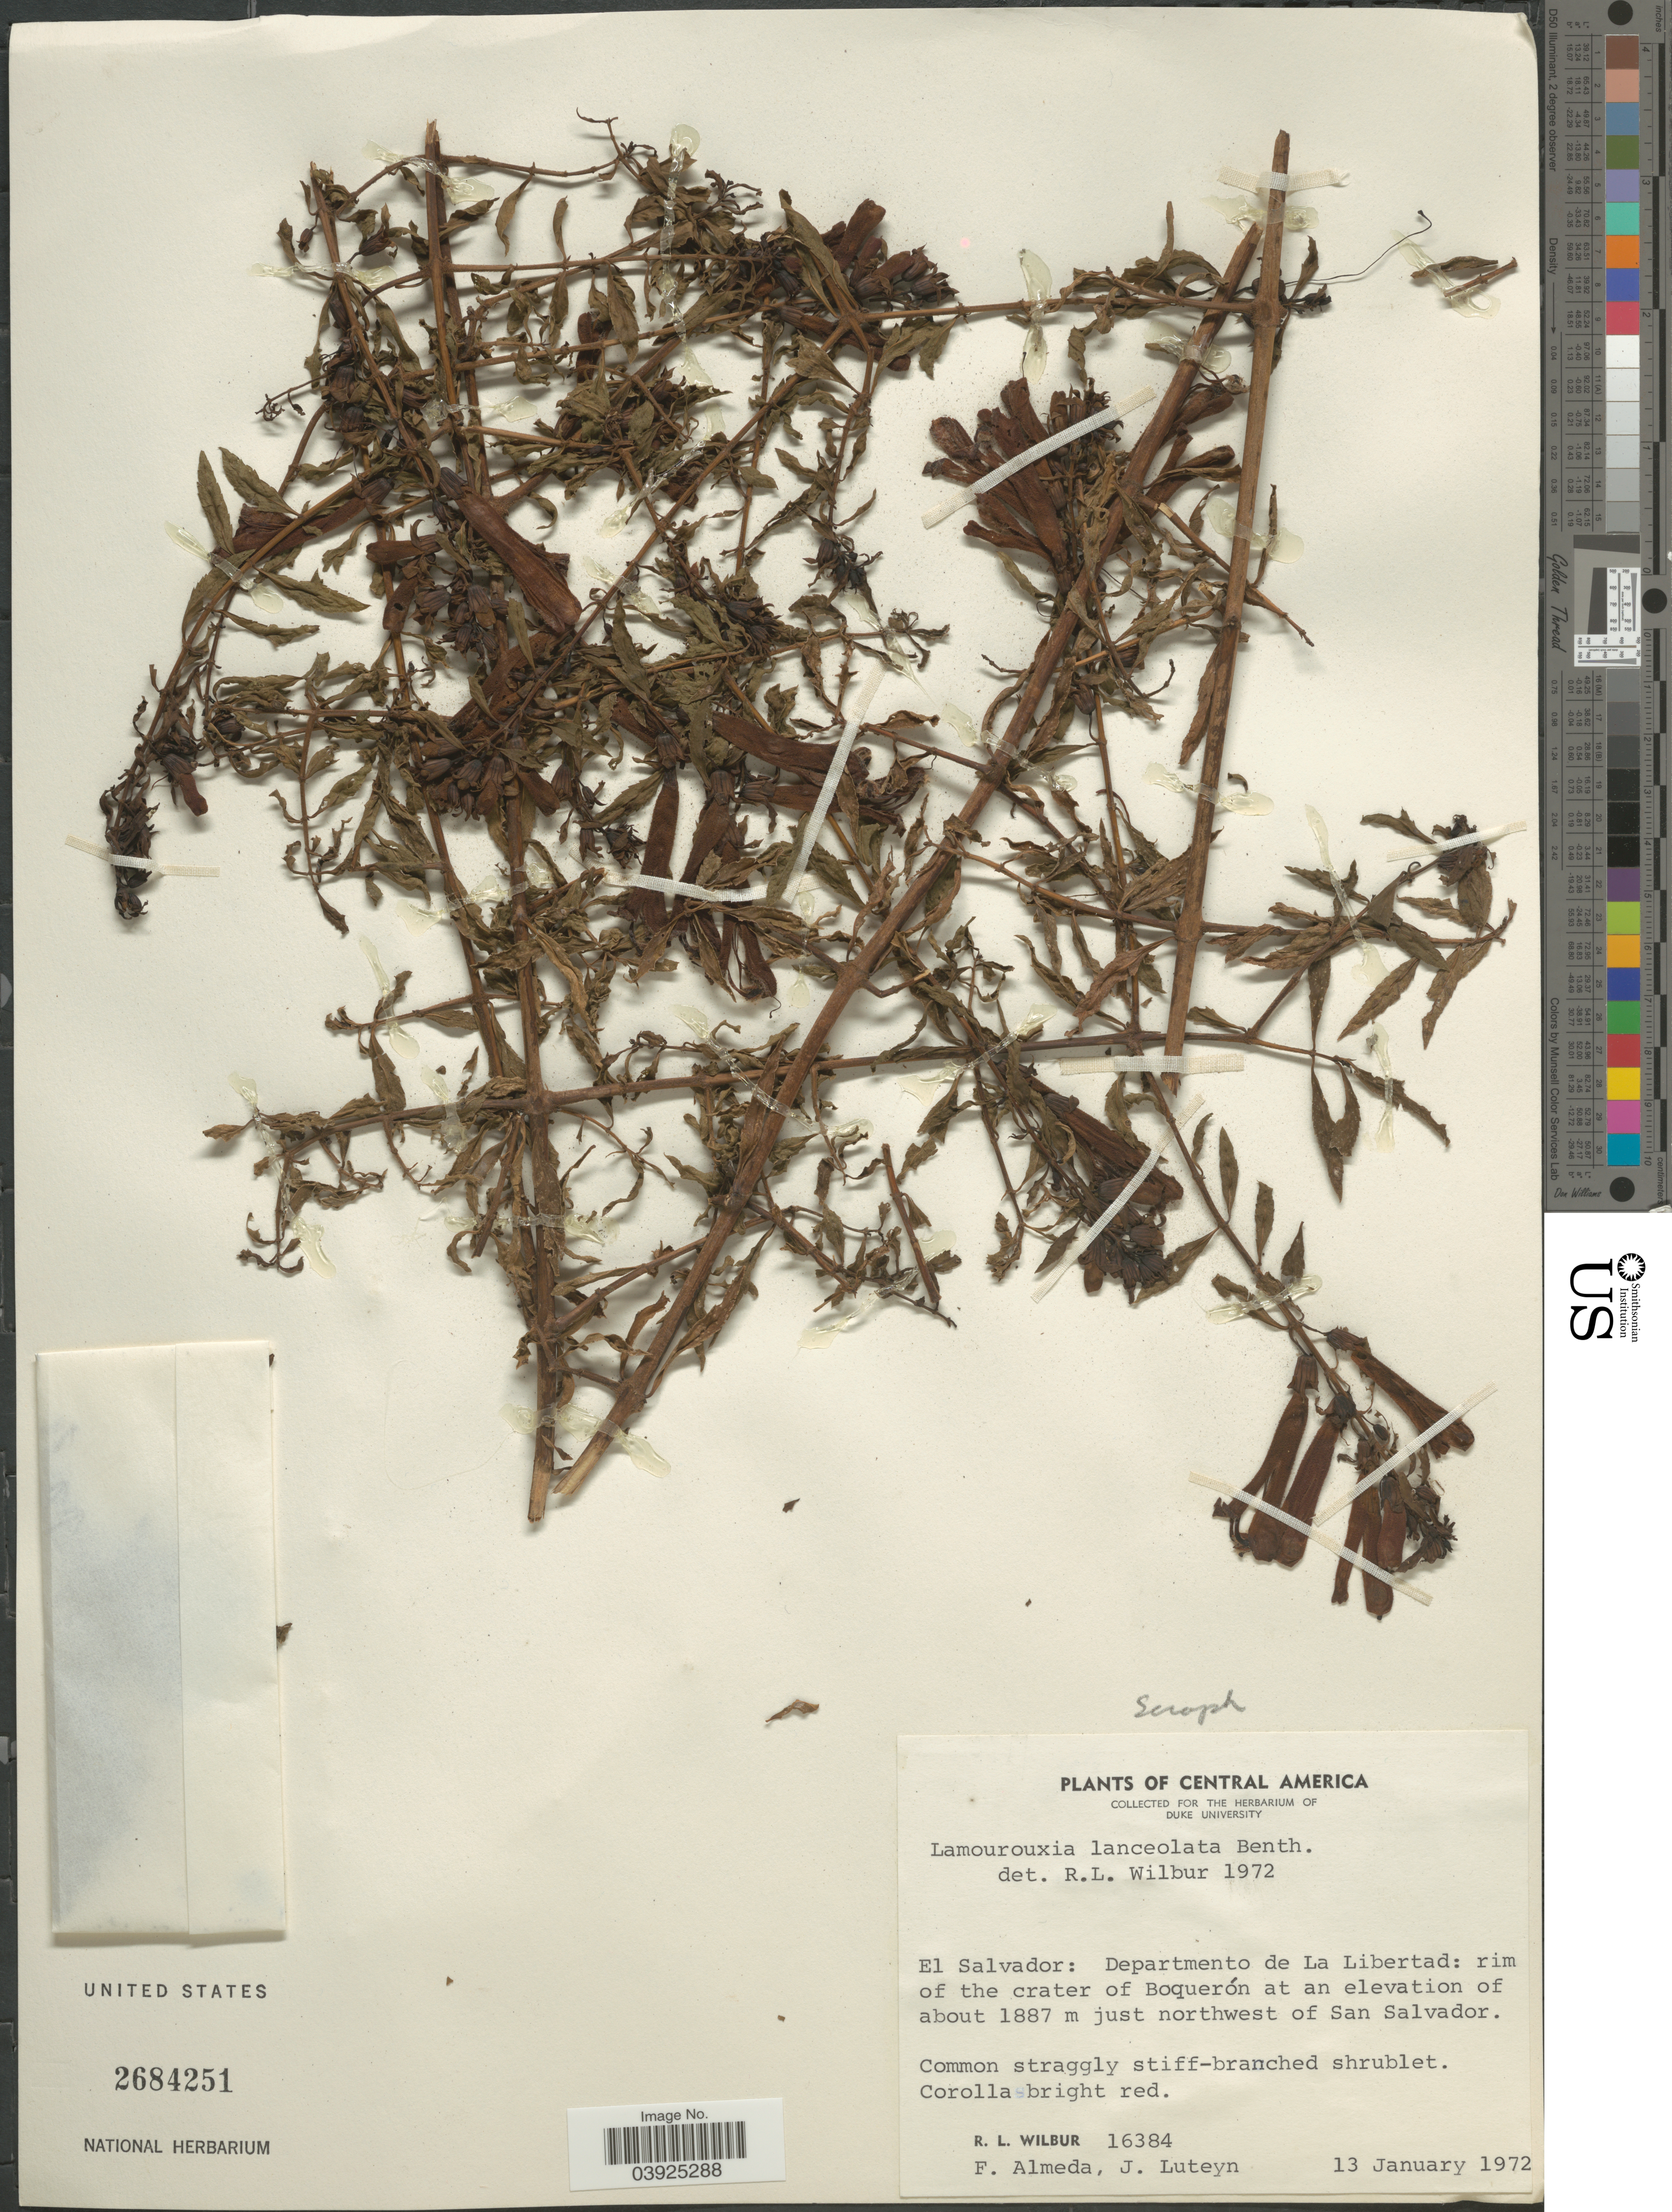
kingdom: Plantae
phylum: Tracheophyta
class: Magnoliopsida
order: Lamiales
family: Orobanchaceae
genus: Lamourouxia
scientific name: Lamourouxia lanceolata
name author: Benth.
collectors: R. L. Wilbur, F. Almeda & J. L. Luteyn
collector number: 16384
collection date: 1972-01-13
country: El Salvador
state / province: La Libertad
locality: Departmento de La Libertad: rim of the crater of Boquerón just northwest of San Salvador.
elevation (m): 1887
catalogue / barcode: US 2684251